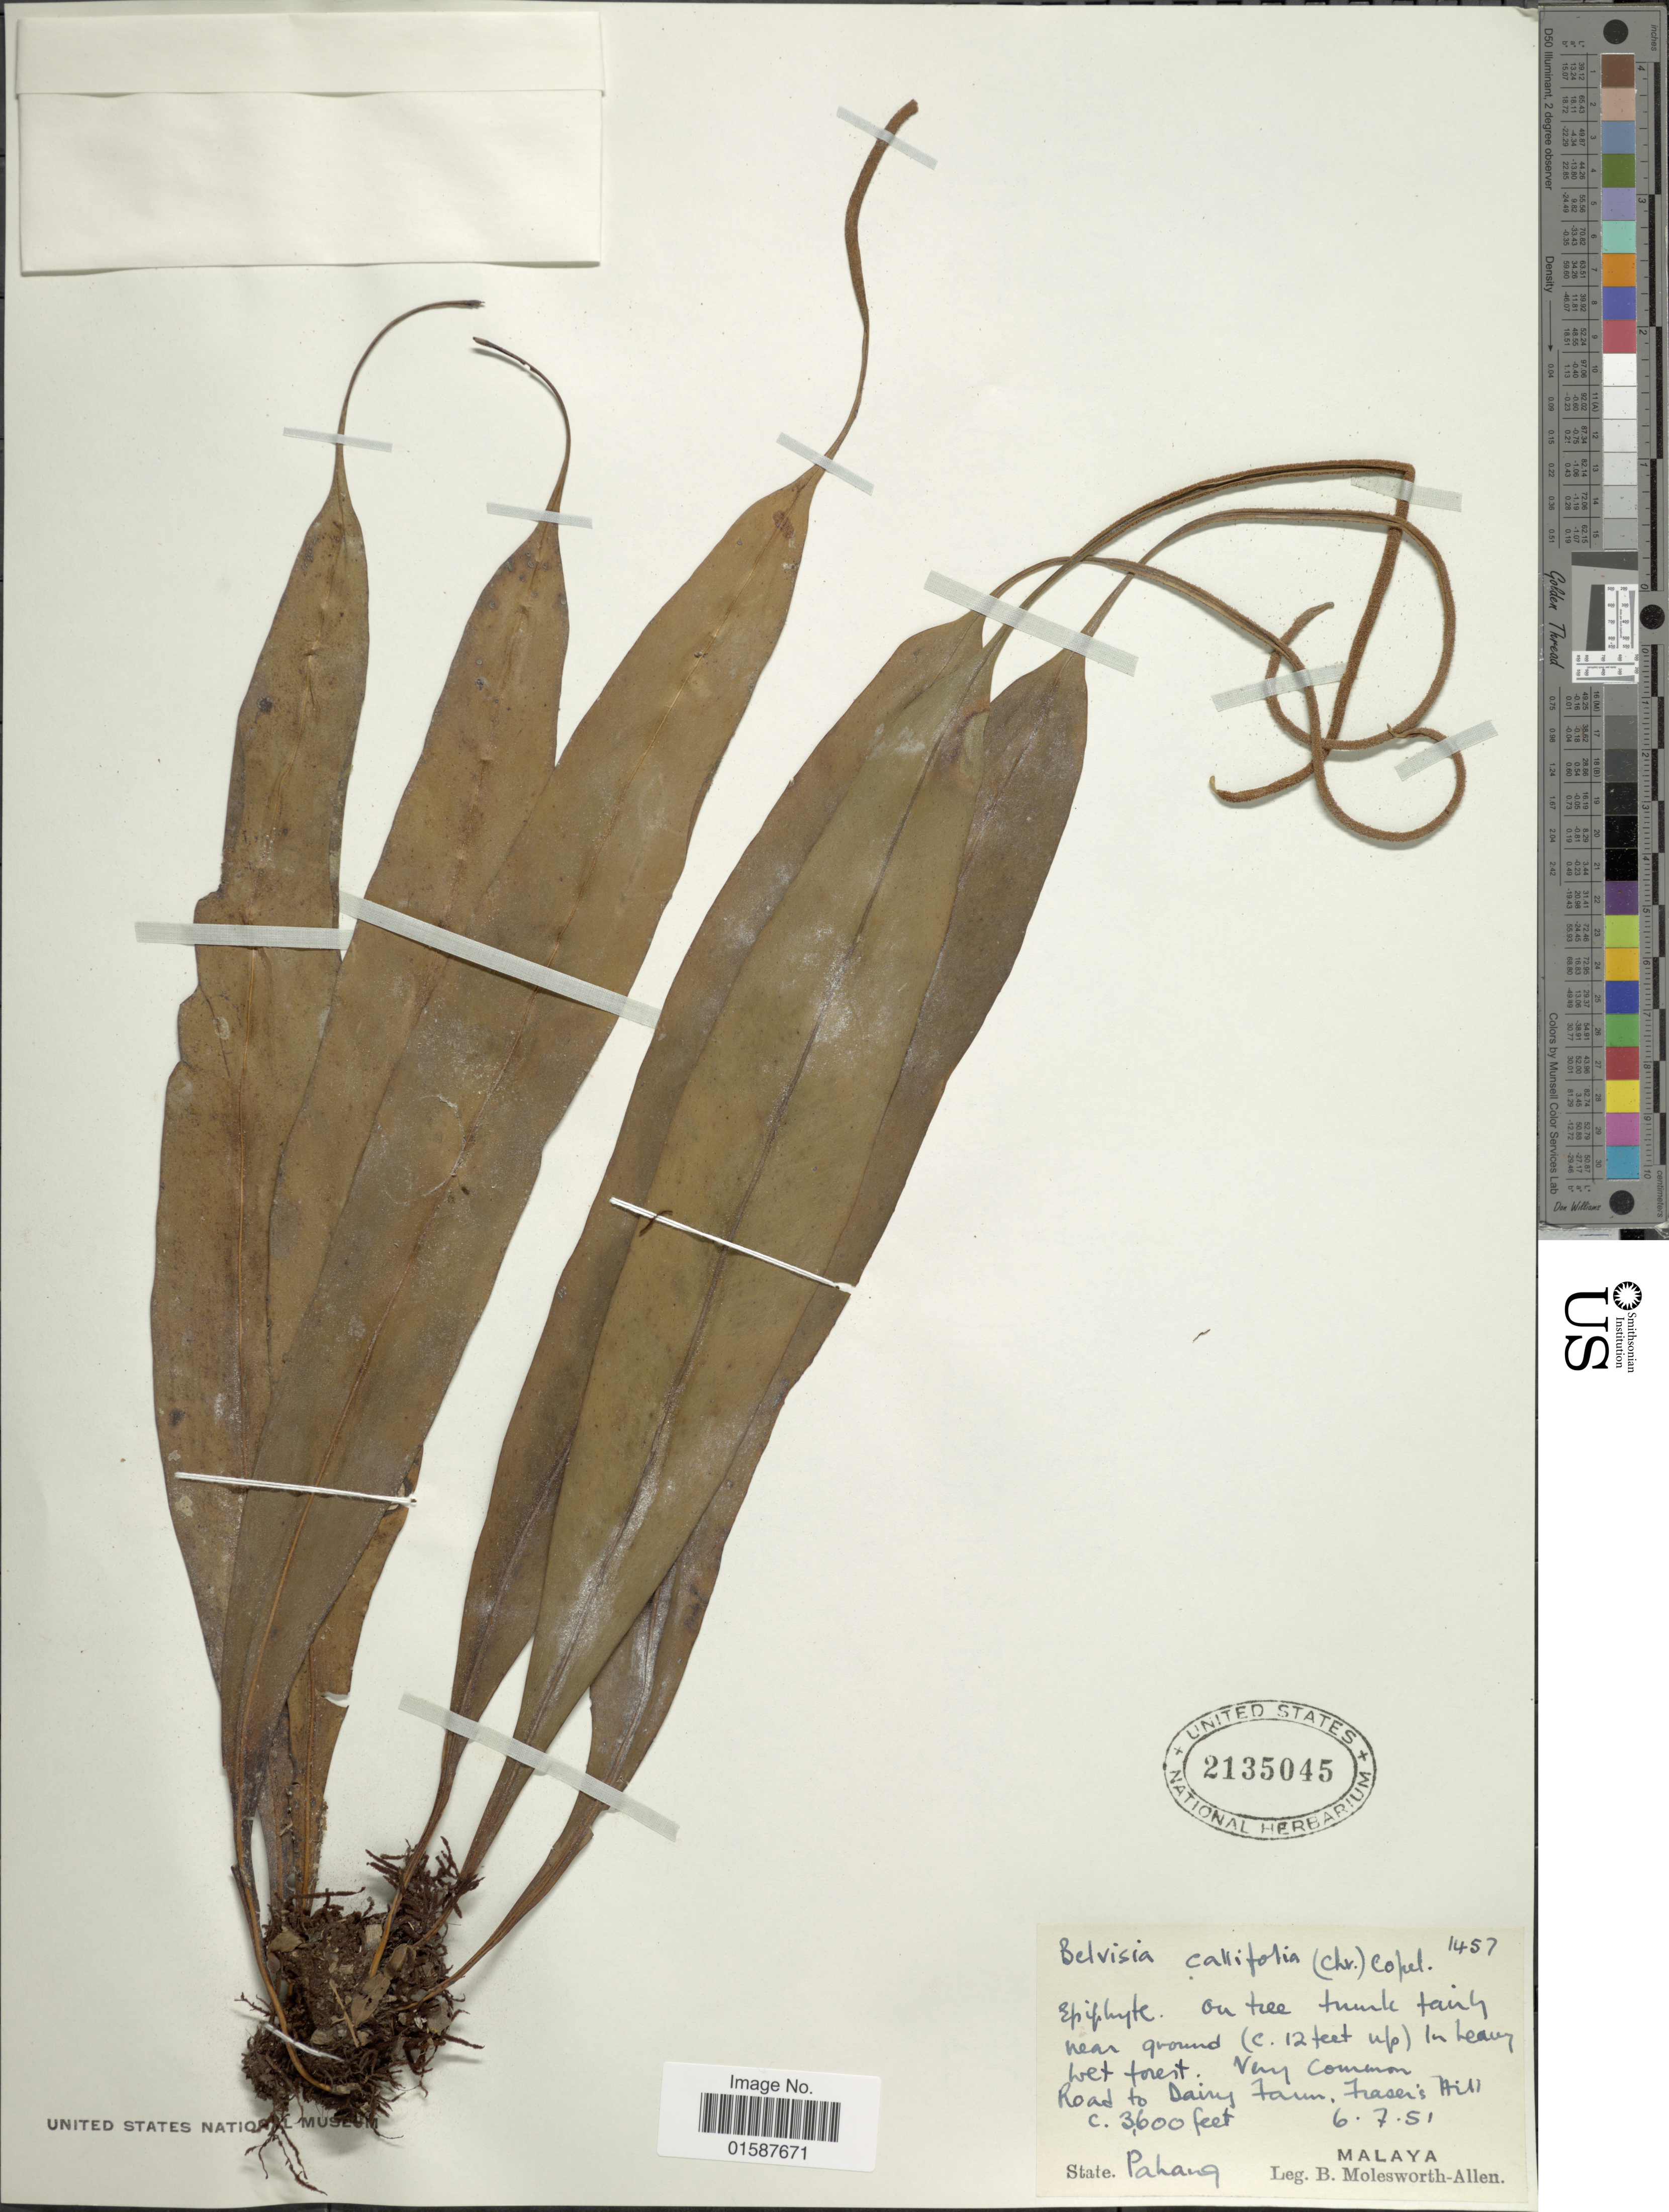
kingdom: Plantae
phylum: Tracheophyta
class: Polypodiopsida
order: Polypodiales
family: Polypodiaceae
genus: Lepisorus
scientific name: Lepisorus califolia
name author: (Christ)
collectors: B. E. G. Molesworth-Allen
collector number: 1457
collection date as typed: Transcribed d/m/y: 6/7/51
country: Malaysia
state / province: Pahang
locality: Road to Dainy Tarum, Fraser's Hill, Pahang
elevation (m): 1097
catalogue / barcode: US 2135045